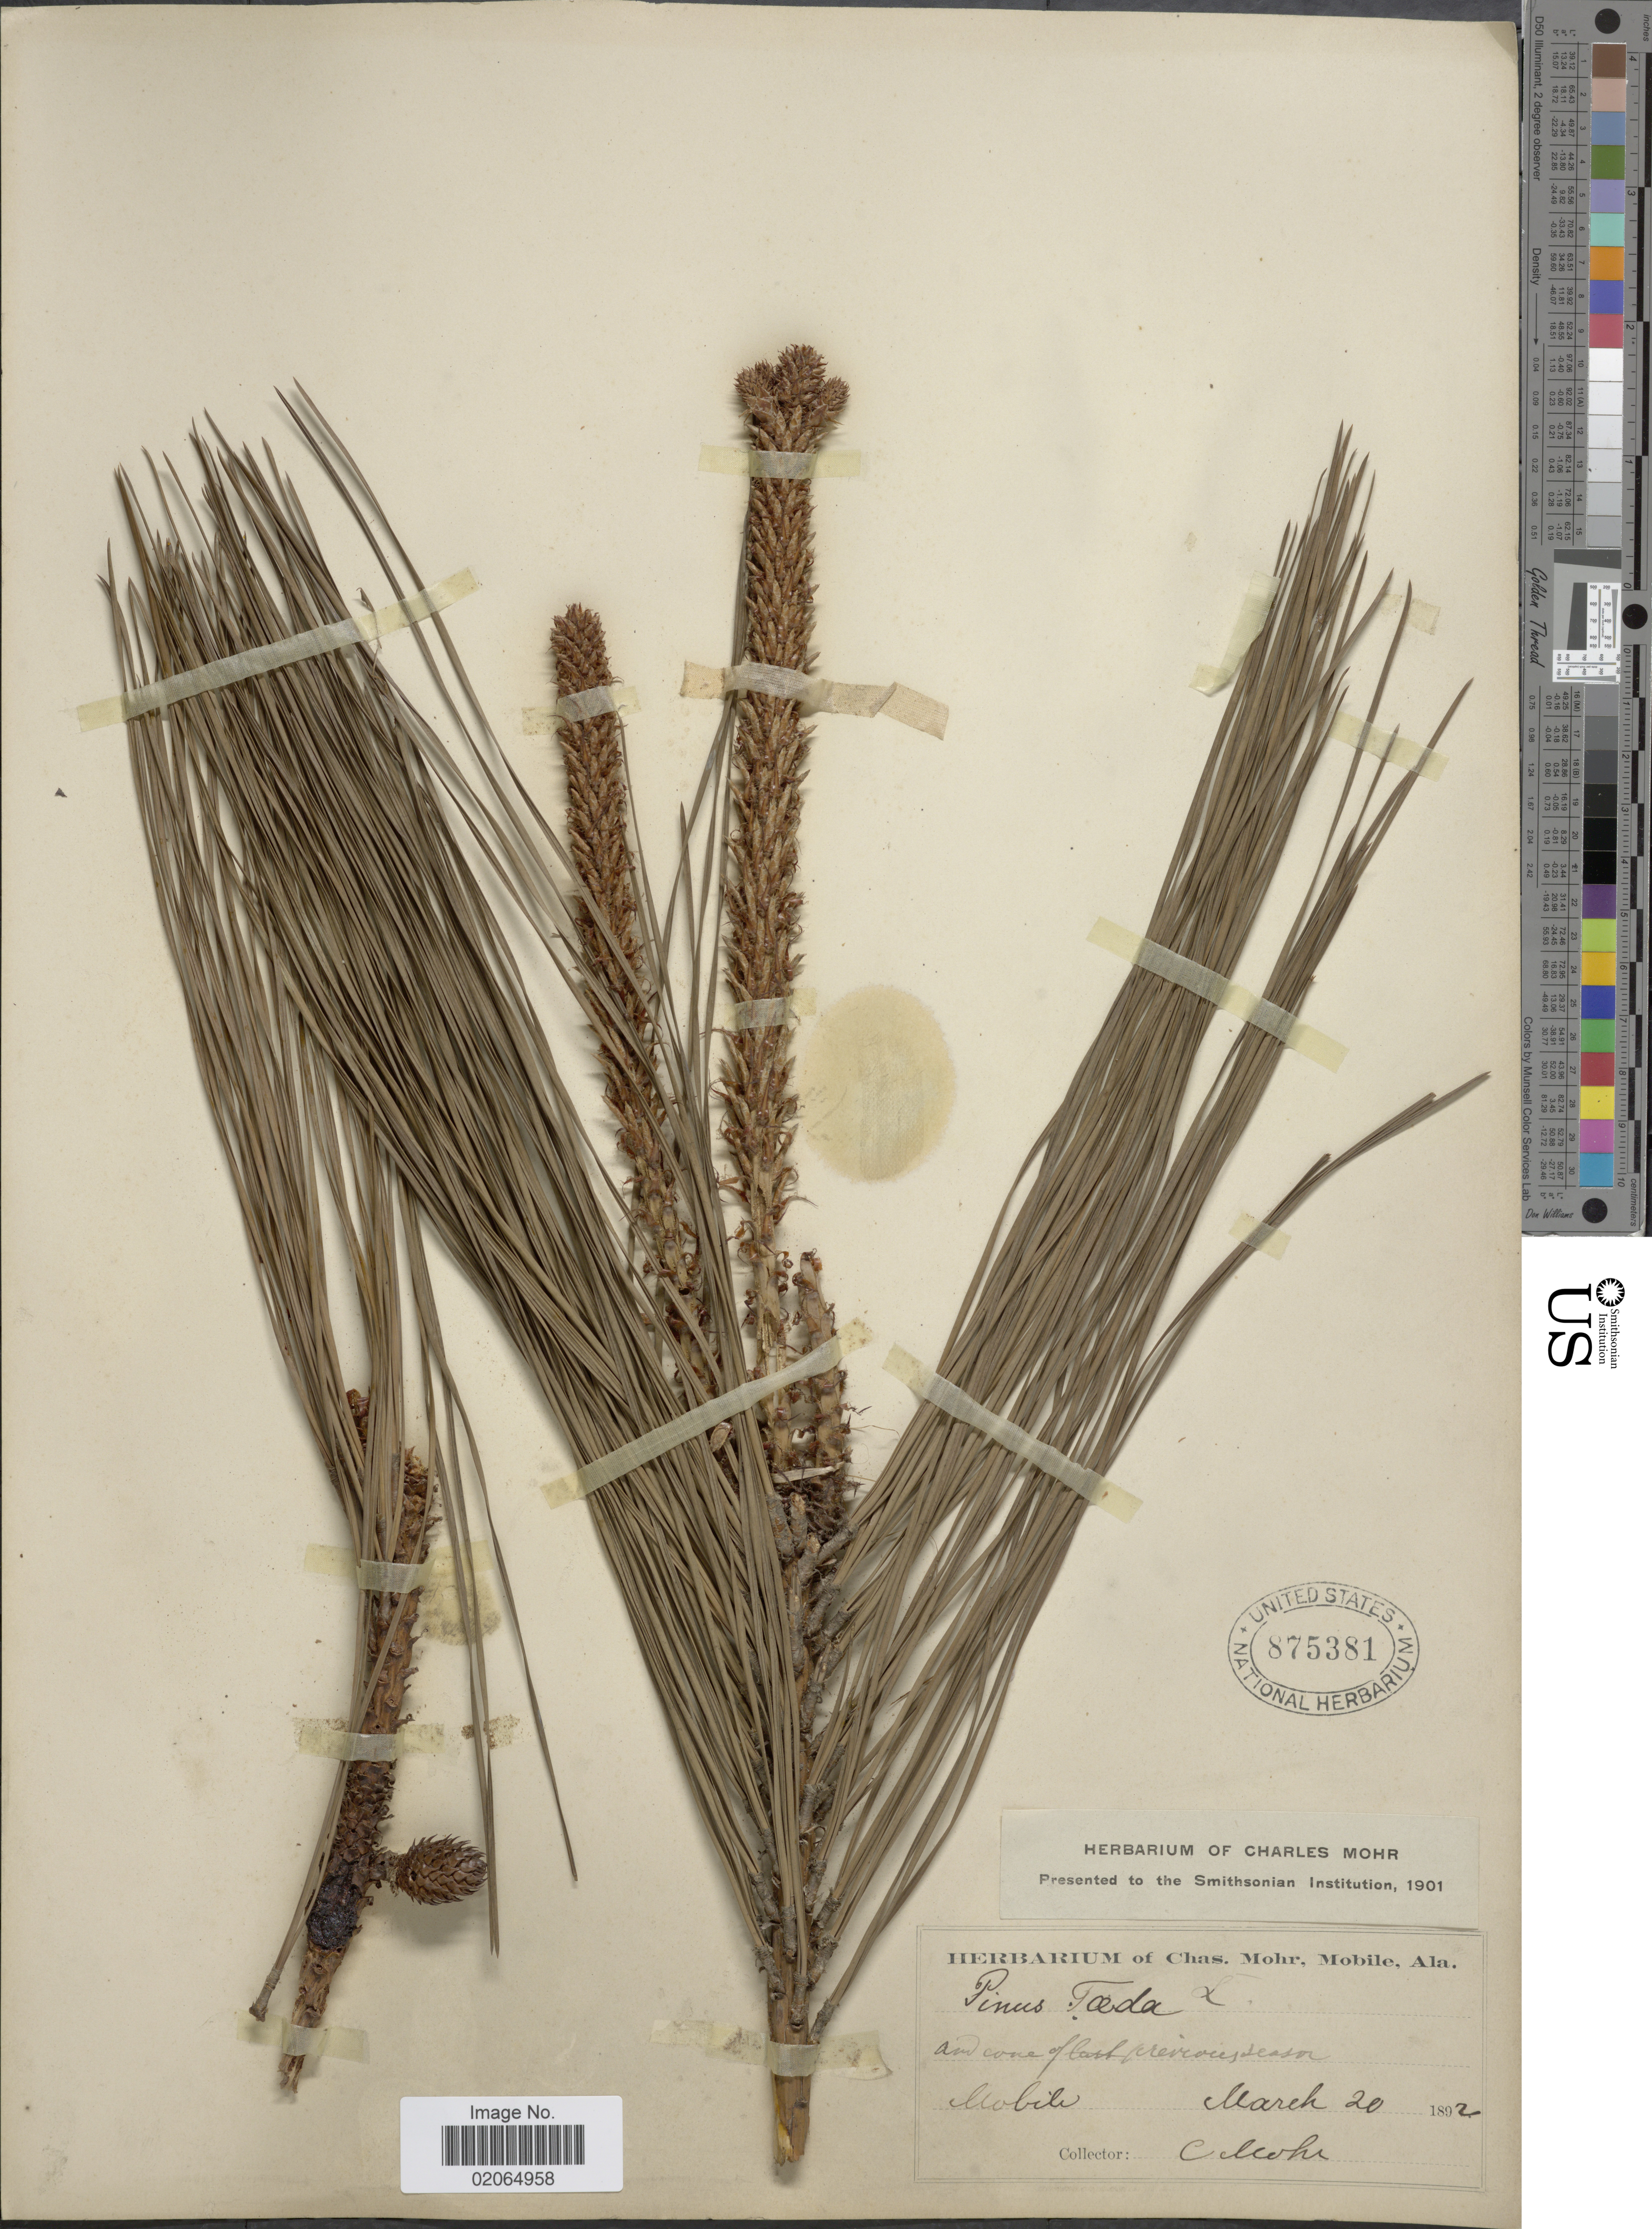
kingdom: Plantae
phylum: Tracheophyta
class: Pinopsida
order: Pinales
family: Pinaceae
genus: Pinus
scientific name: Pinus taeda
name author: L.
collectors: C. T. Mohr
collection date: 1892-03-20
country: United States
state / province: Alabama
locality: Mobile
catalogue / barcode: US 875381